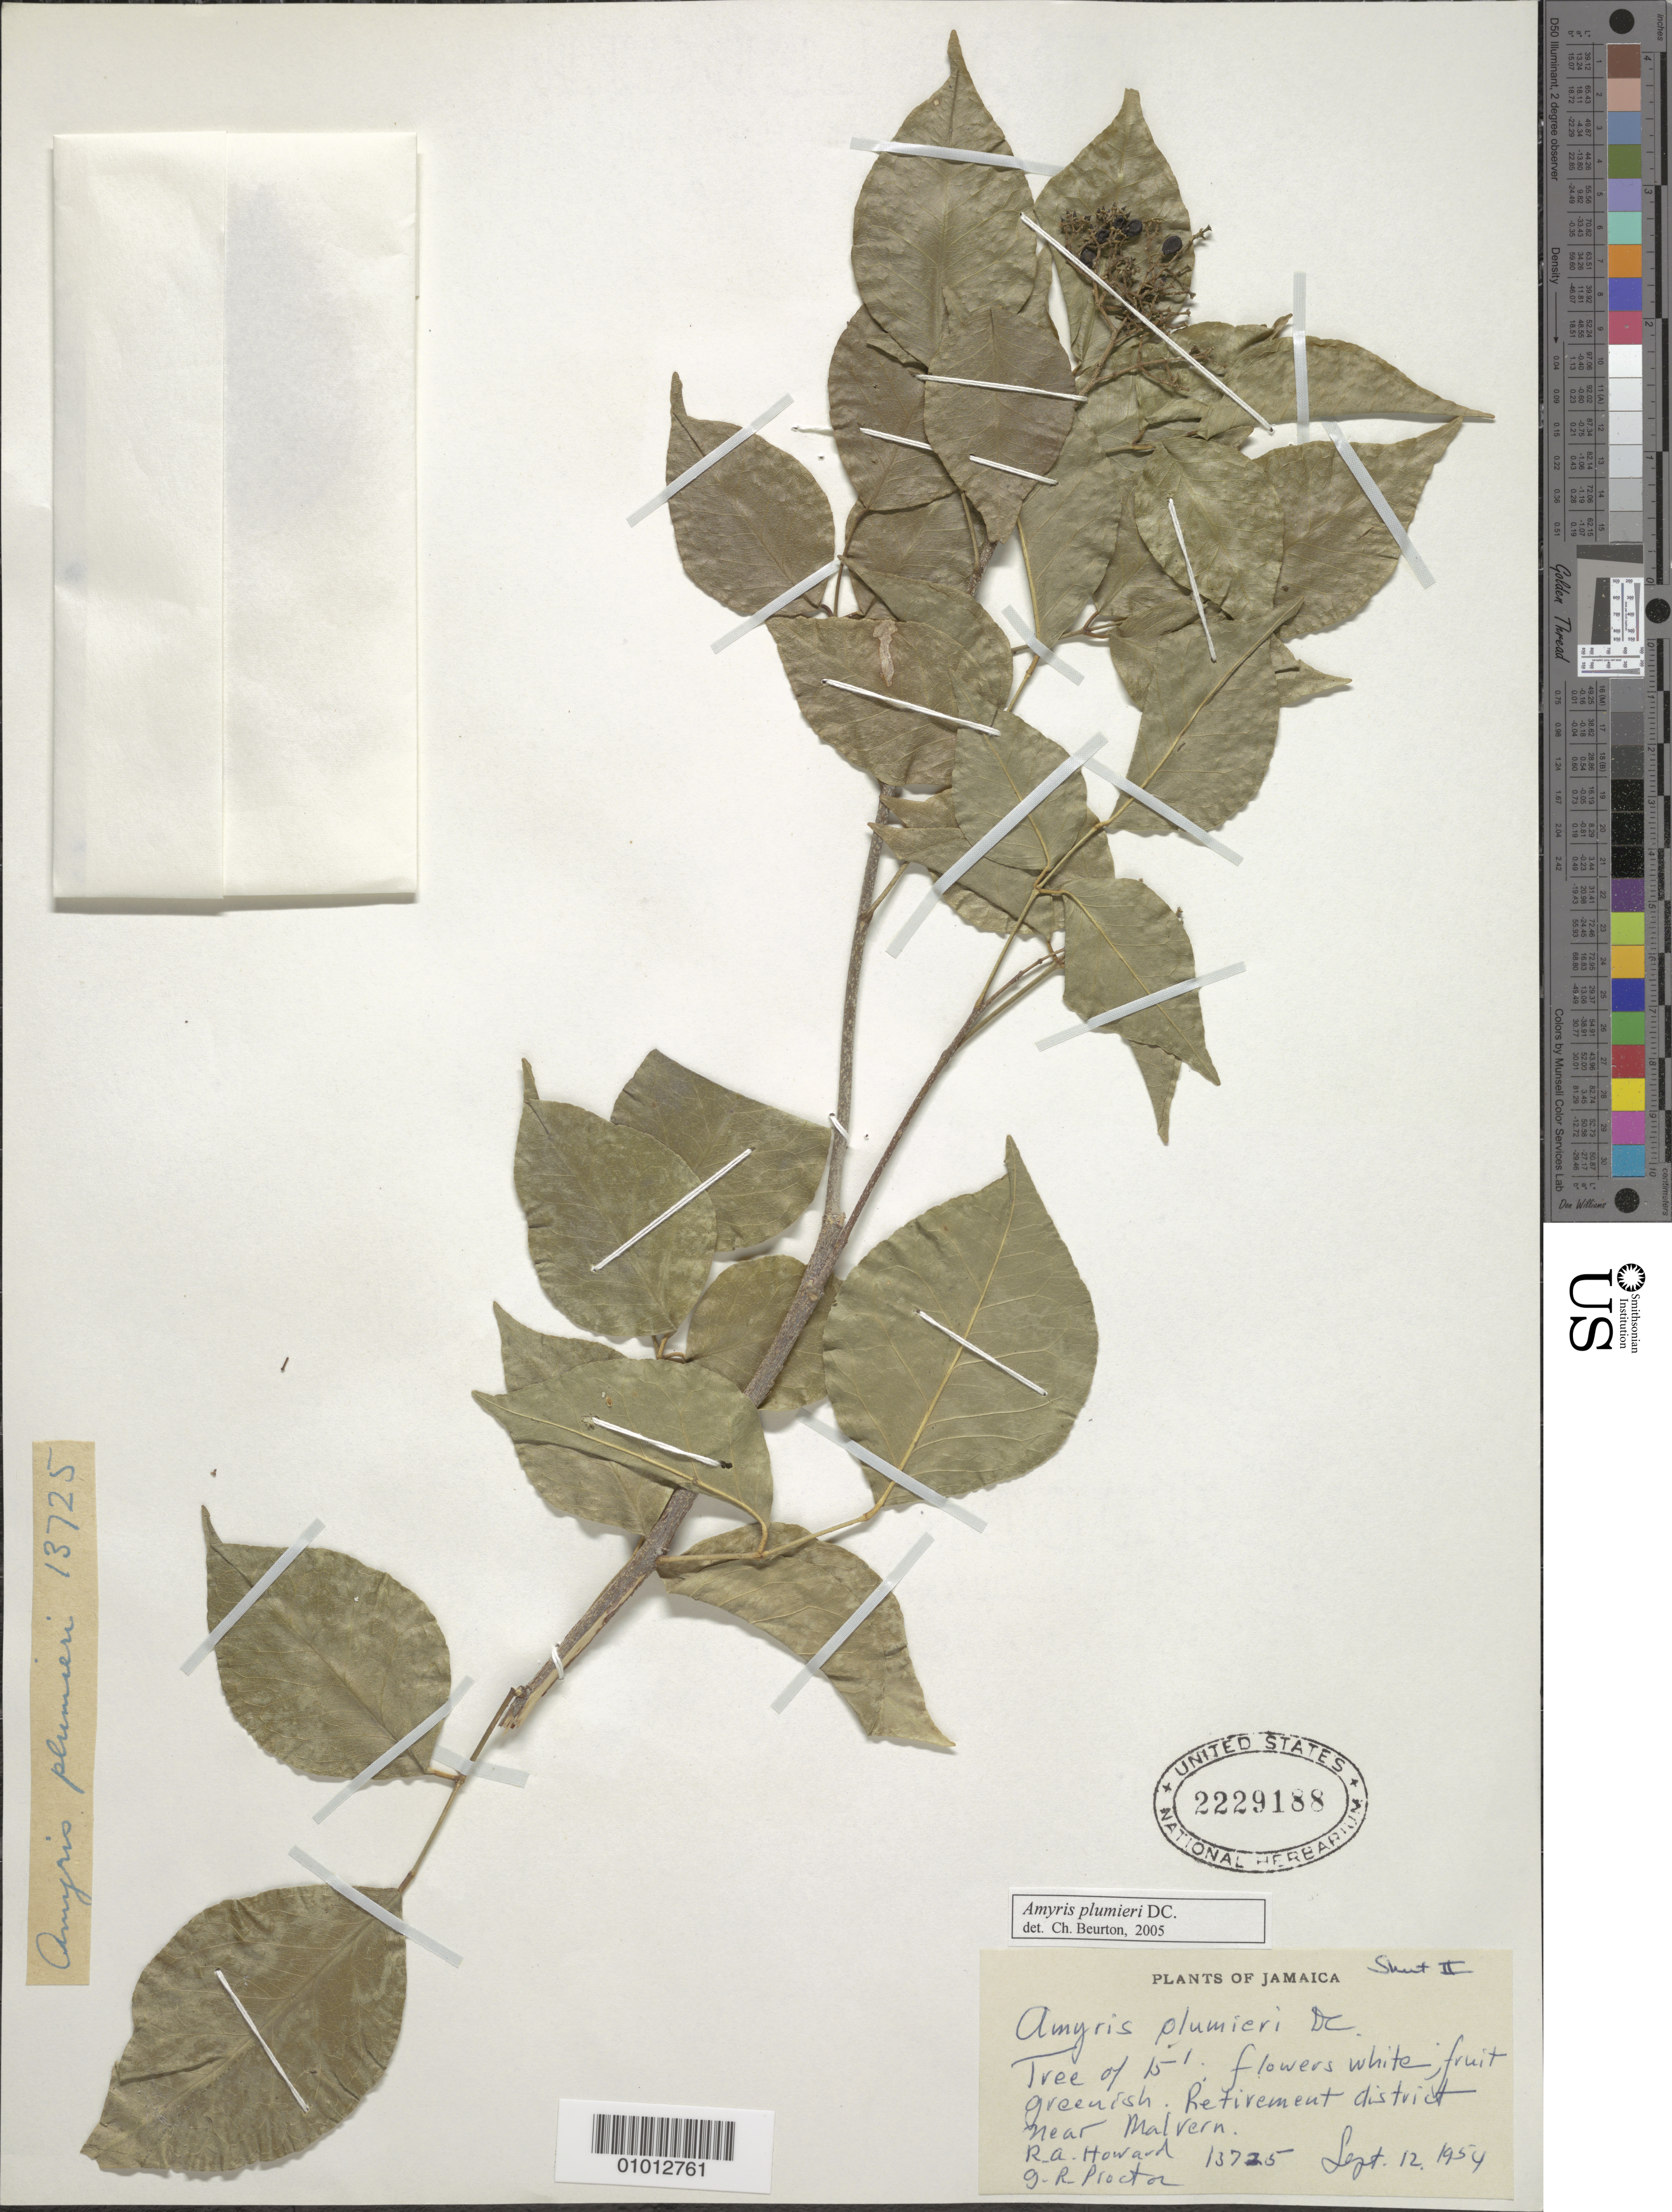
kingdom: Plantae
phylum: Tracheophyta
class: Magnoliopsida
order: Sapindales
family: Rutaceae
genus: Amyris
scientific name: Amyris plumieri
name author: DC.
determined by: Beurton, C.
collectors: R. A. Howard & G. R. Proctor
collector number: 13725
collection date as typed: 12 Sep 1954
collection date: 1954-09-12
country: Jamaica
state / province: Saint Elizabeth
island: Jamaica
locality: Retirement district near Malvern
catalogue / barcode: US 2229188